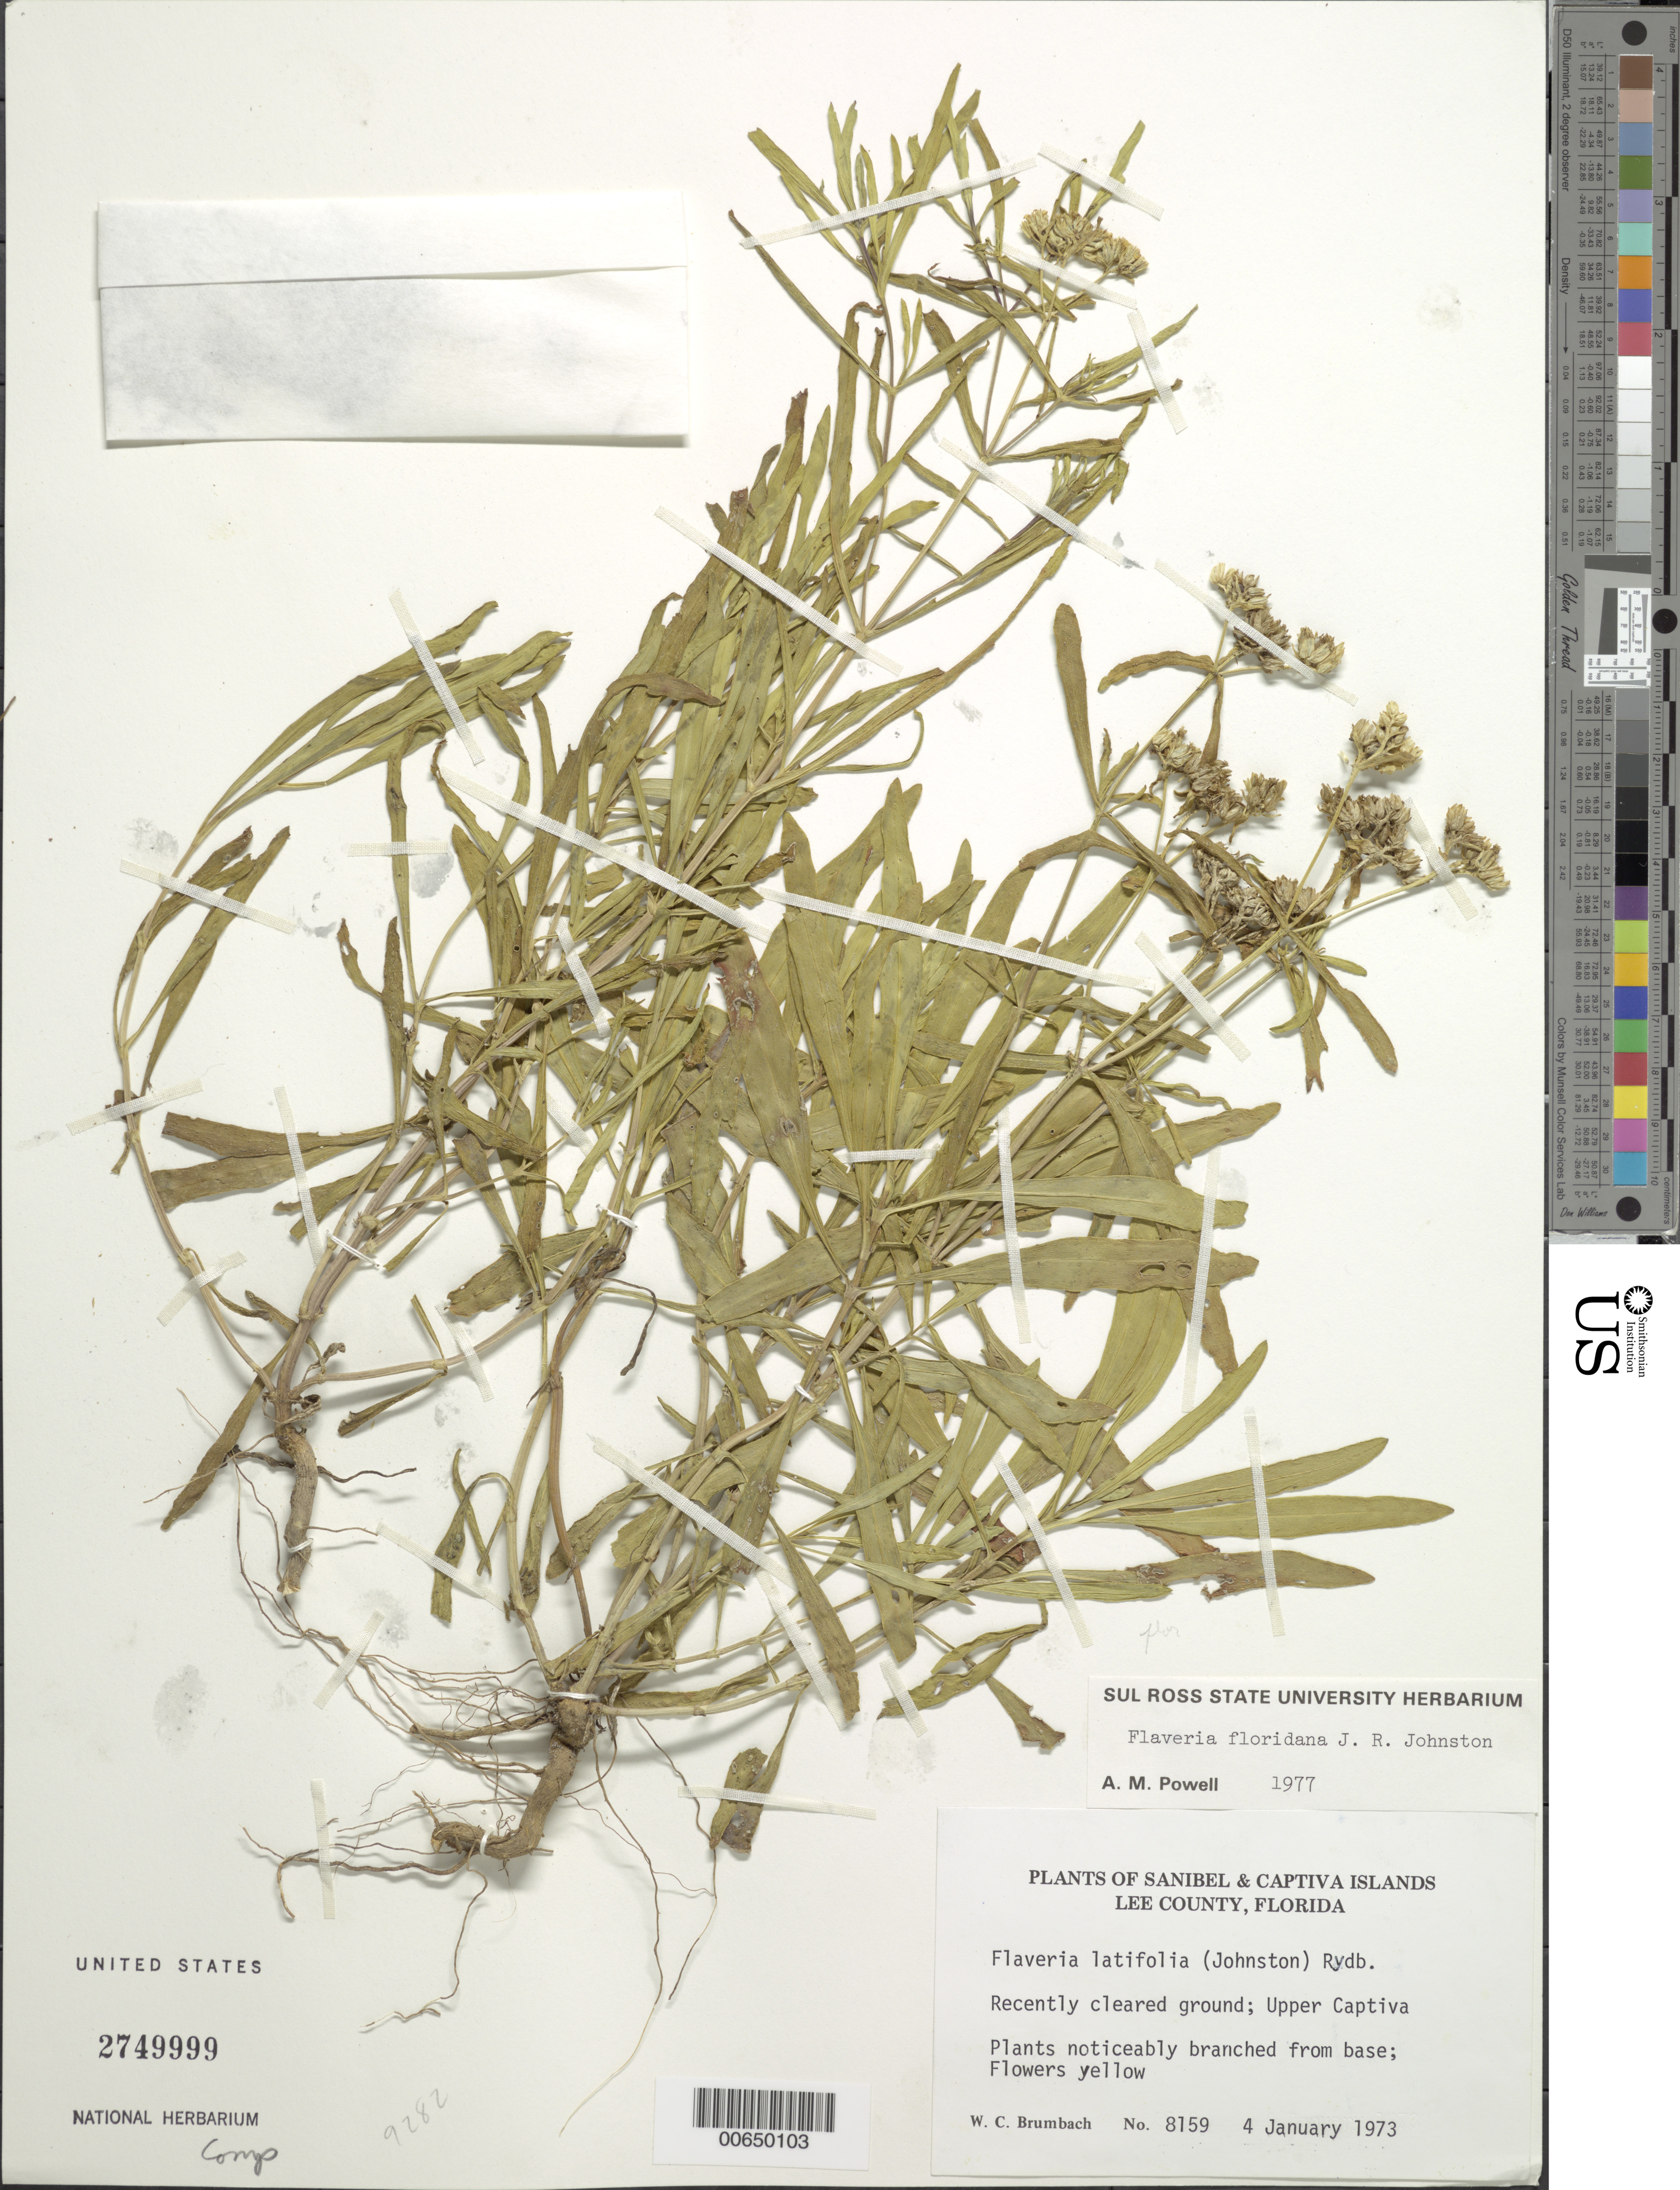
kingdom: Plantae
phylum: Tracheophyta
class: Magnoliopsida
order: Asterales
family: Asteraceae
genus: Flaveria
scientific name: Flaveria floridana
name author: J.R. Johnst.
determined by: Powell, A. M.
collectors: W. C. Brumbach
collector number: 8159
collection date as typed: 04 Jan 1973 or 01 Apr 1973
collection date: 1973-01-04 or 1973-04-01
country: United States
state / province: Florida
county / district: Lee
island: Captiva Island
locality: Upper Captiva Island.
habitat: Recently cleared ground.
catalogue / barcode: US 2749999